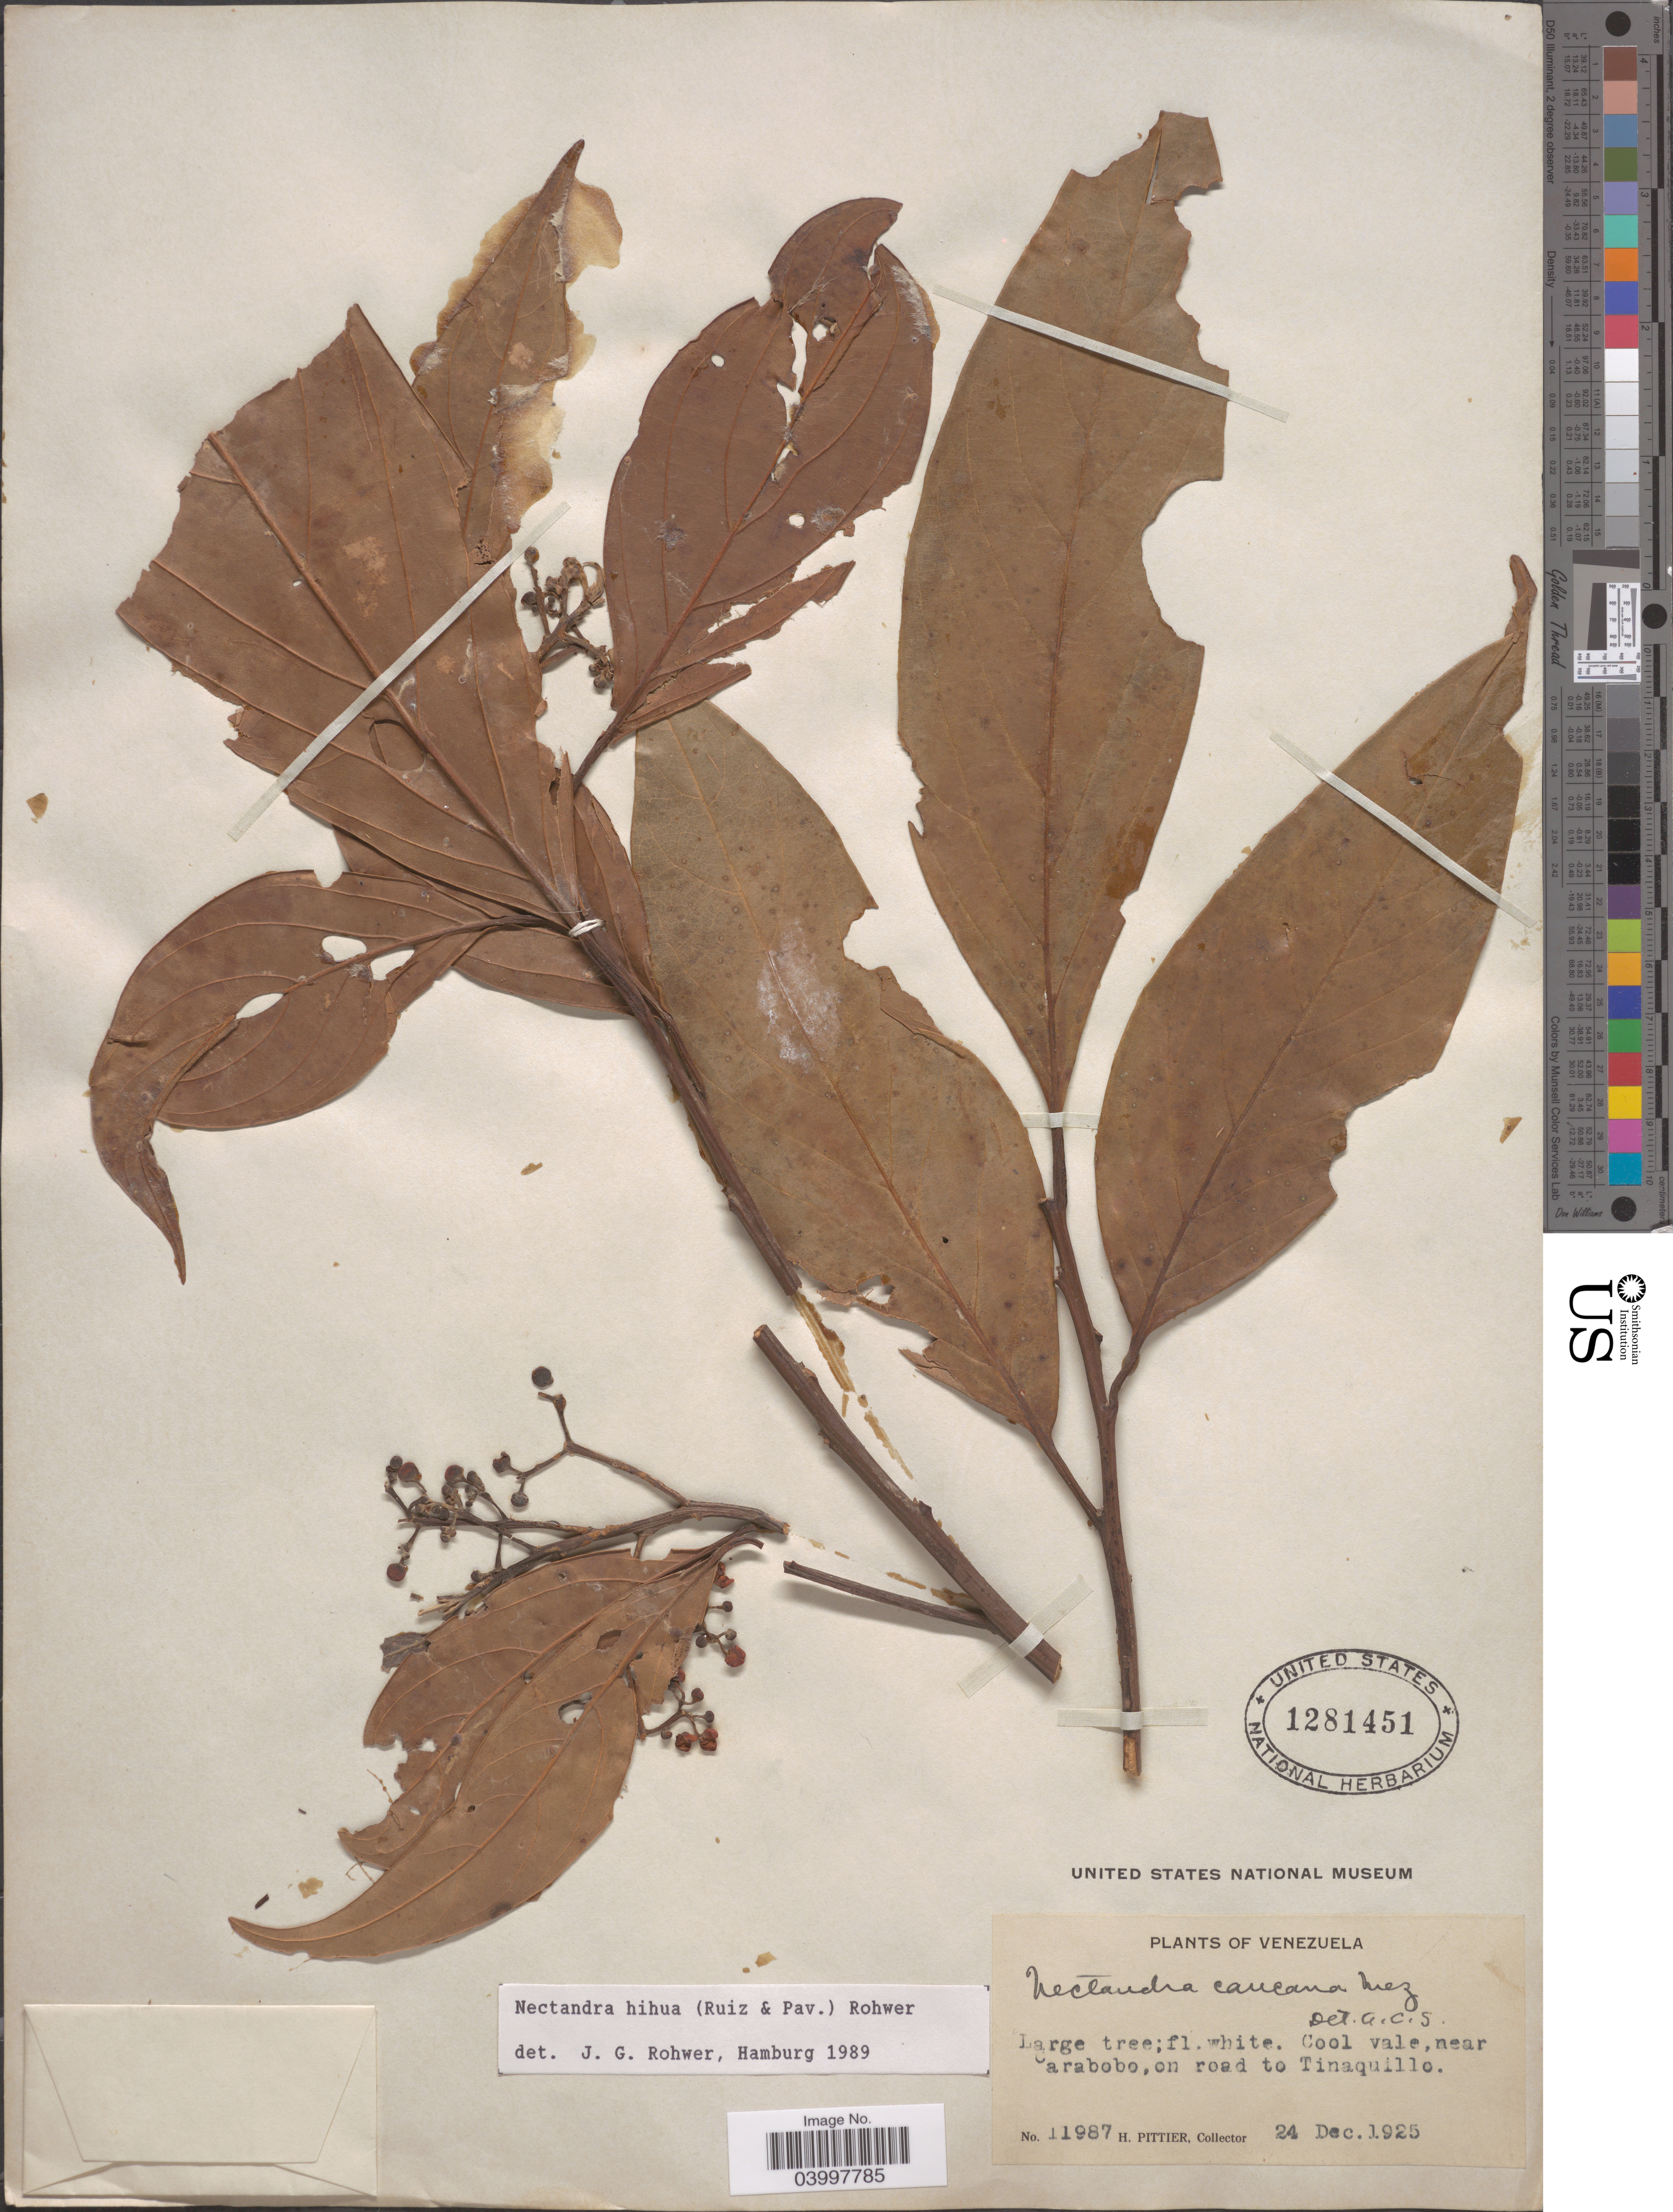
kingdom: Plantae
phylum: Tracheophyta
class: Magnoliopsida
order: Laurales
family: Lauraceae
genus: Nectandra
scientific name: Nectandra hihua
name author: (Ruiz & Pav.) Rohwer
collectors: H. F. Pittier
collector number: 11987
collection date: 1925-12-24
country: Venezuela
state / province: Carabobo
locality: Cool vale, near Carabobo, on road to Tinaquillo.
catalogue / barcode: US 1281451